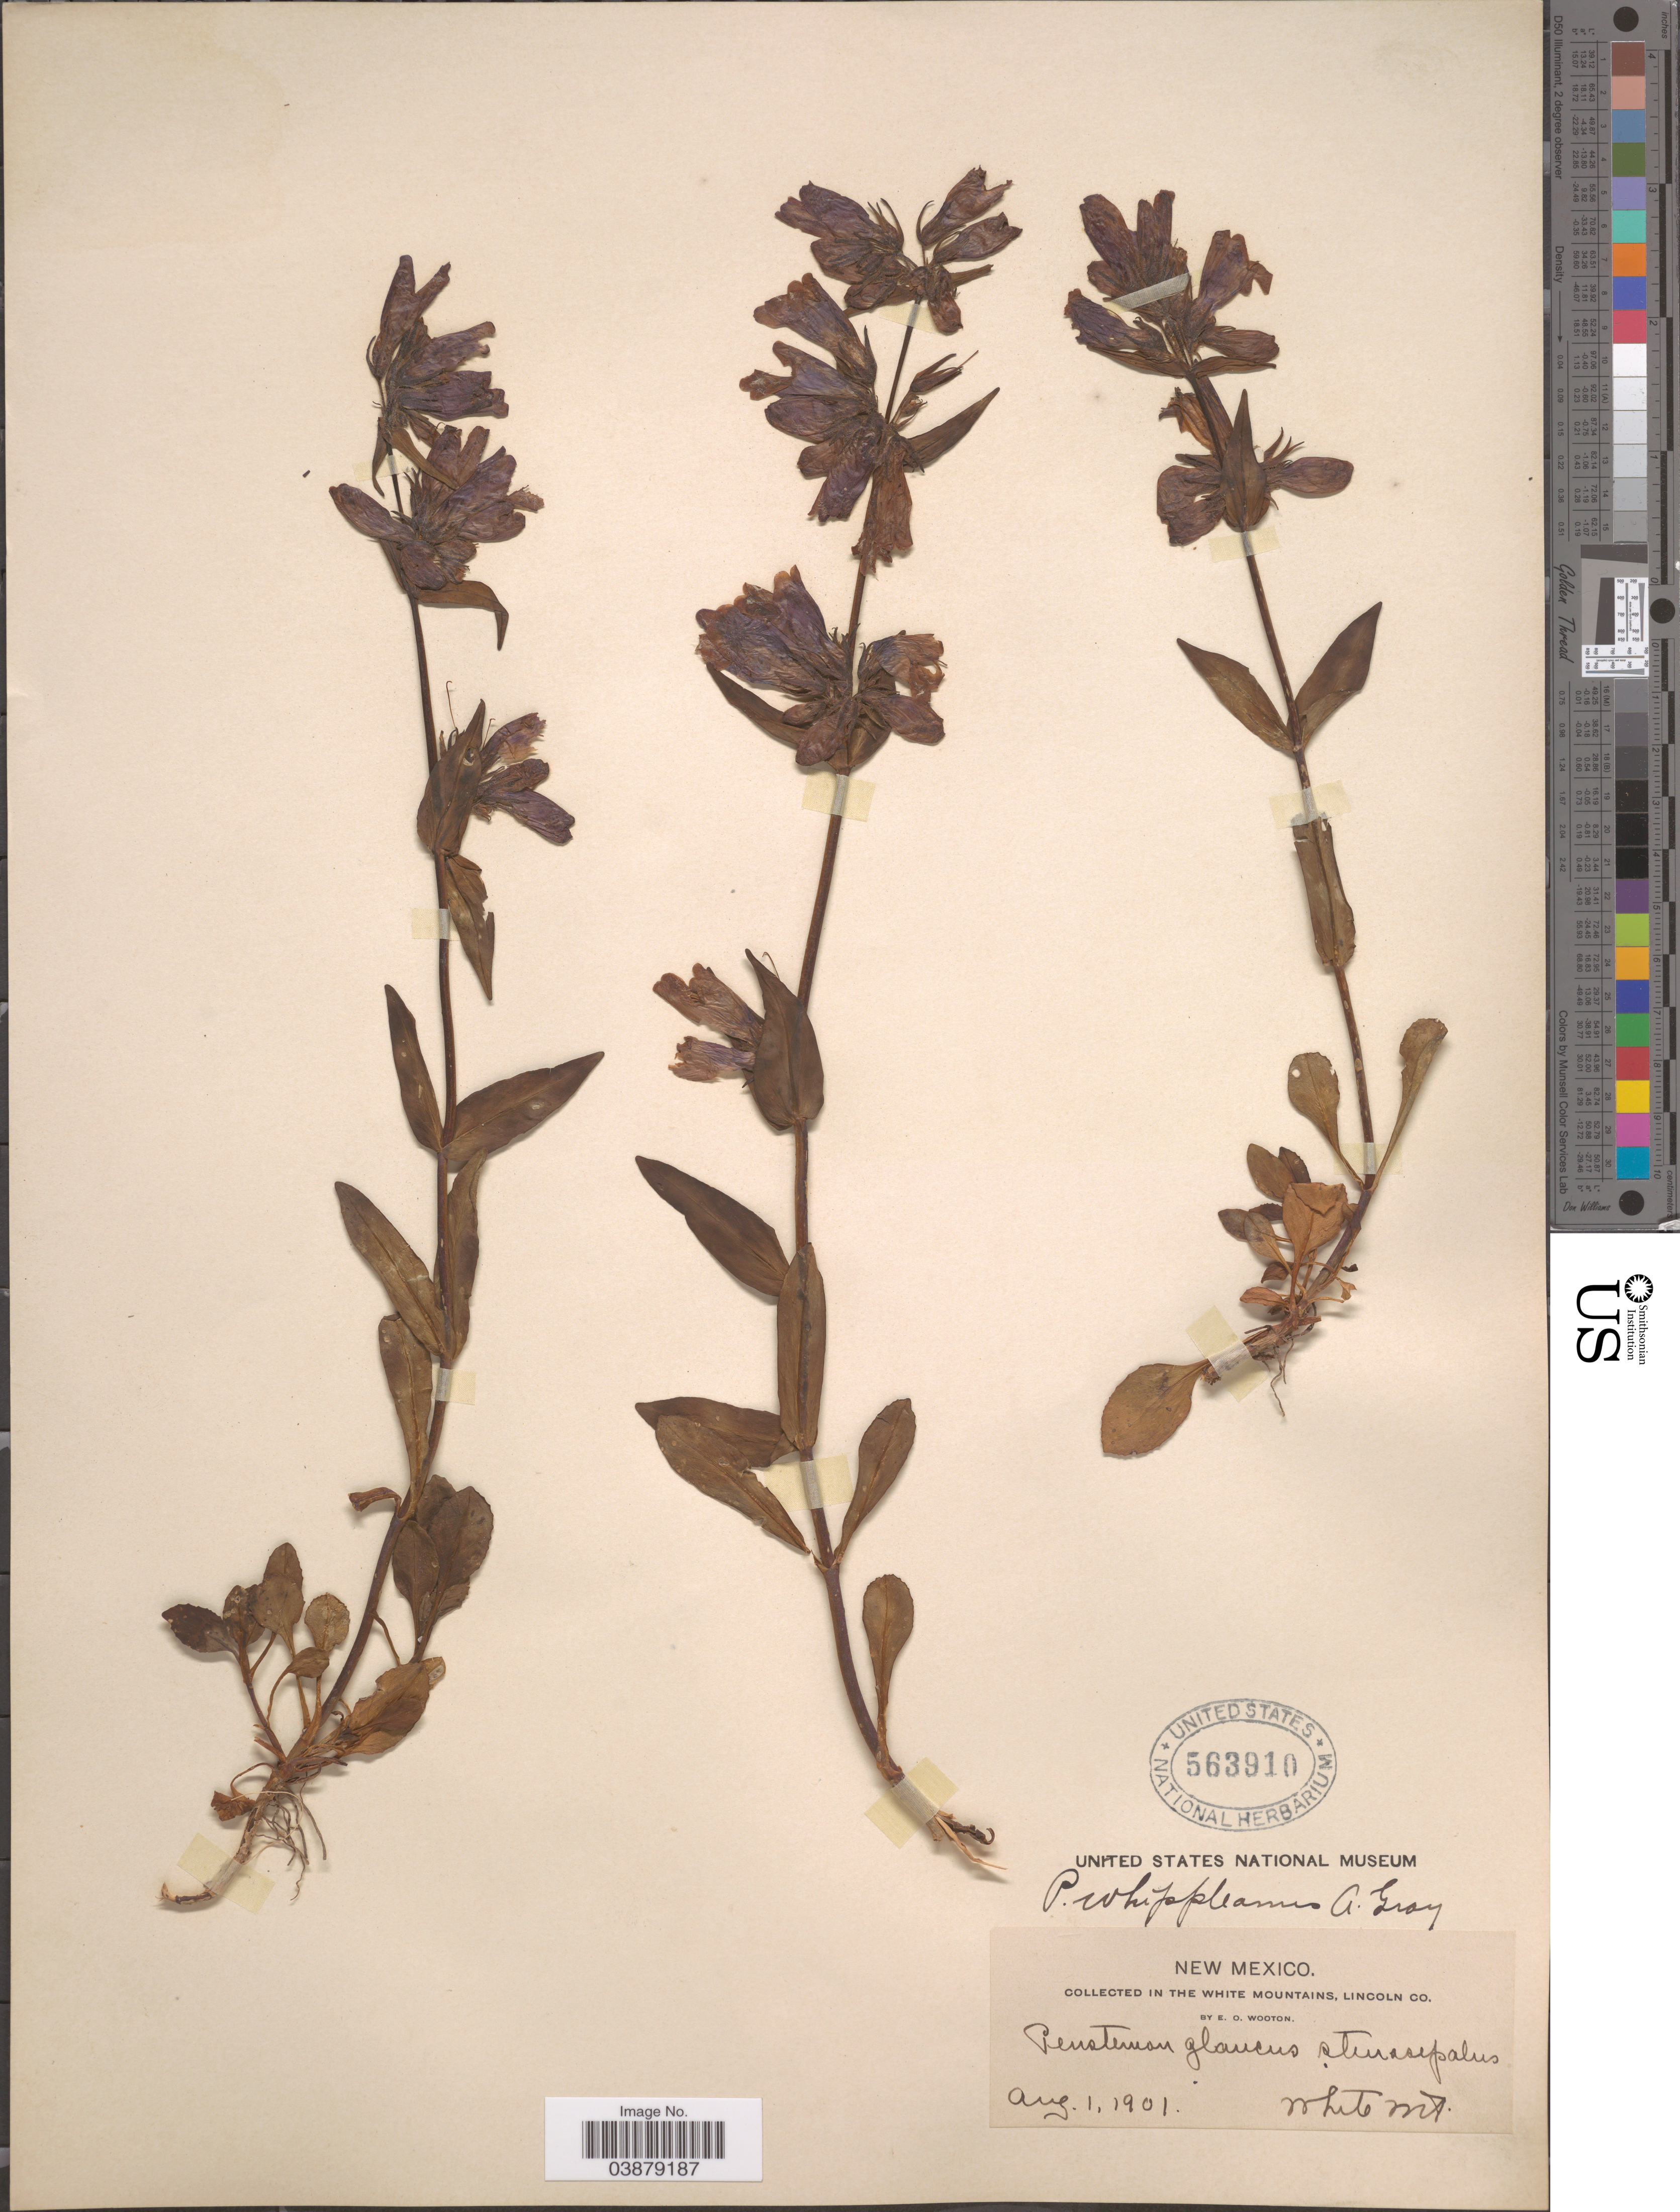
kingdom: Plantae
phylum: Tracheophyta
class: Magnoliopsida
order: Lamiales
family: Plantaginaceae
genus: Penstemon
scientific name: Penstemon whippleanus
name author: A. Gray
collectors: E. O. Wooton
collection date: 1901-08-01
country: United States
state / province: New Mexico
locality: In the White Mountains, Lincoln Co. White Mt.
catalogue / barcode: US 563910